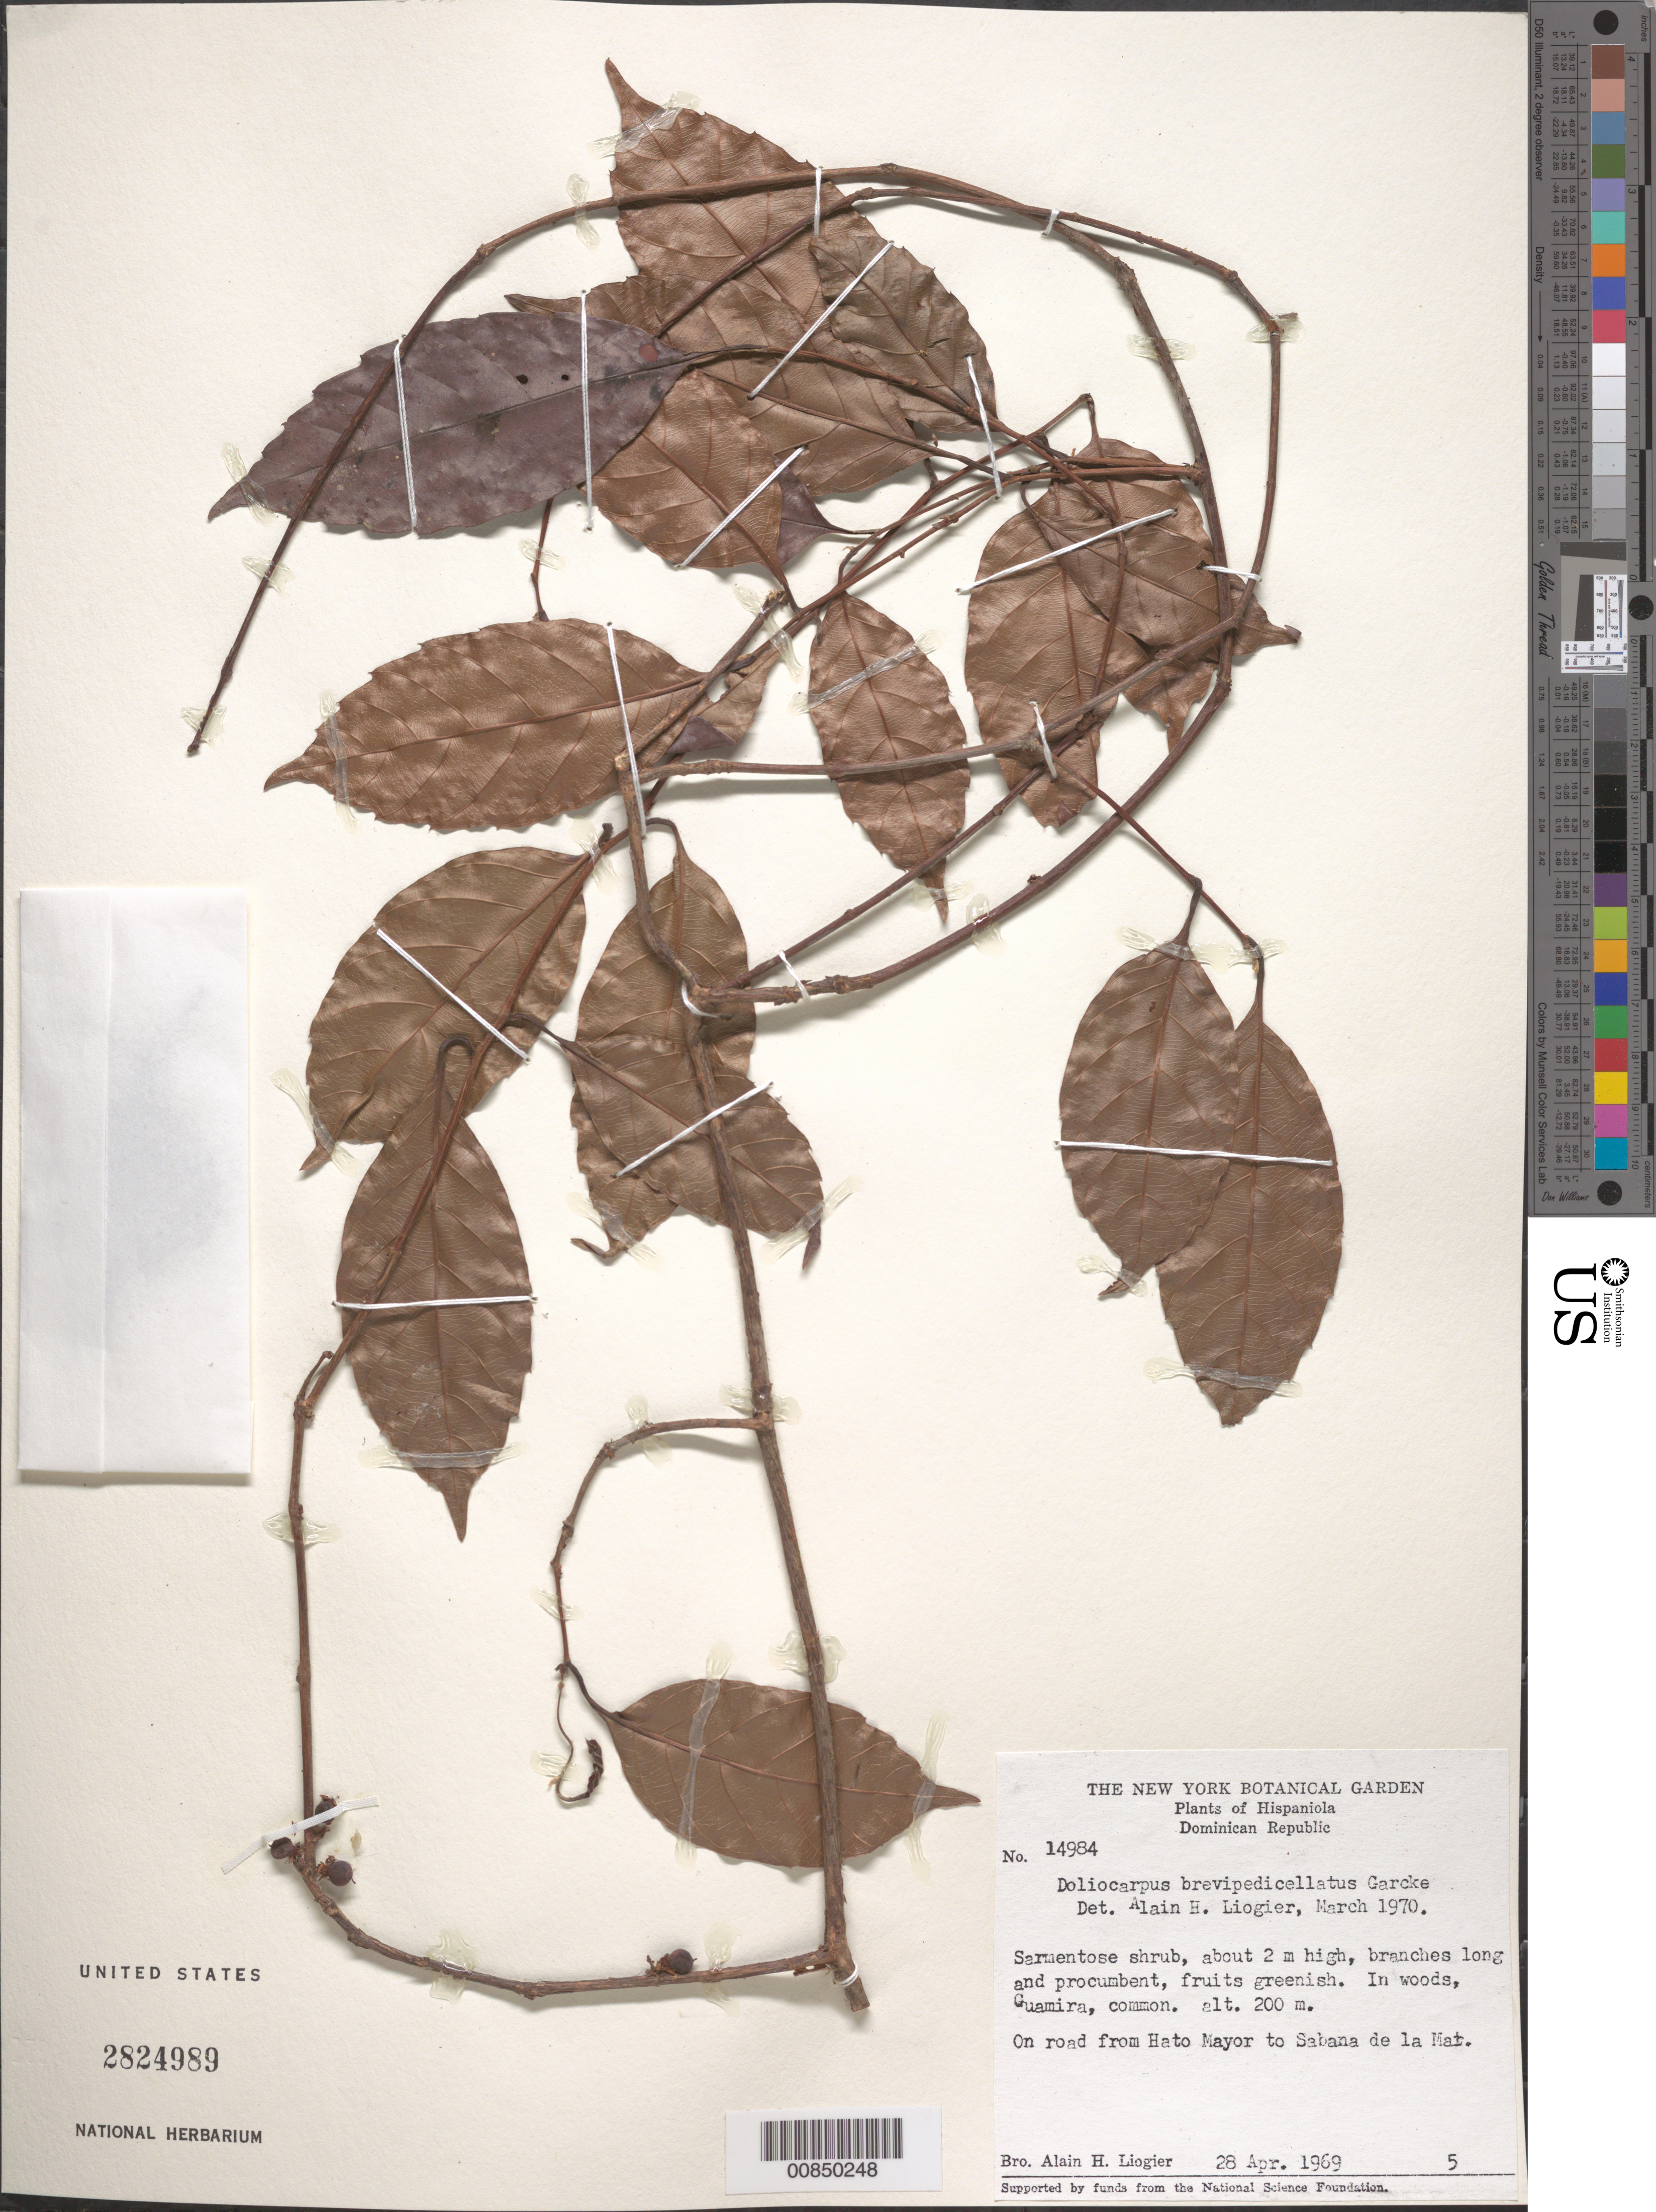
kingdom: Plantae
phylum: Tracheophyta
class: Magnoliopsida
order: Dilleniales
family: Dilleniaceae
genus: Doliocarpus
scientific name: Doliocarpus brevipedicellatus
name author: Garcke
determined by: Liogier, Alain H.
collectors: A. H. Liogier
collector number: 14984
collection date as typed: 28 Apr 1969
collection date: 1969-04-28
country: Dominican Republic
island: Hispaniola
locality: Guamira, on road from Hato Mayor to Sabana de la Mar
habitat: In woods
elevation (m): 200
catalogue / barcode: US 2824989